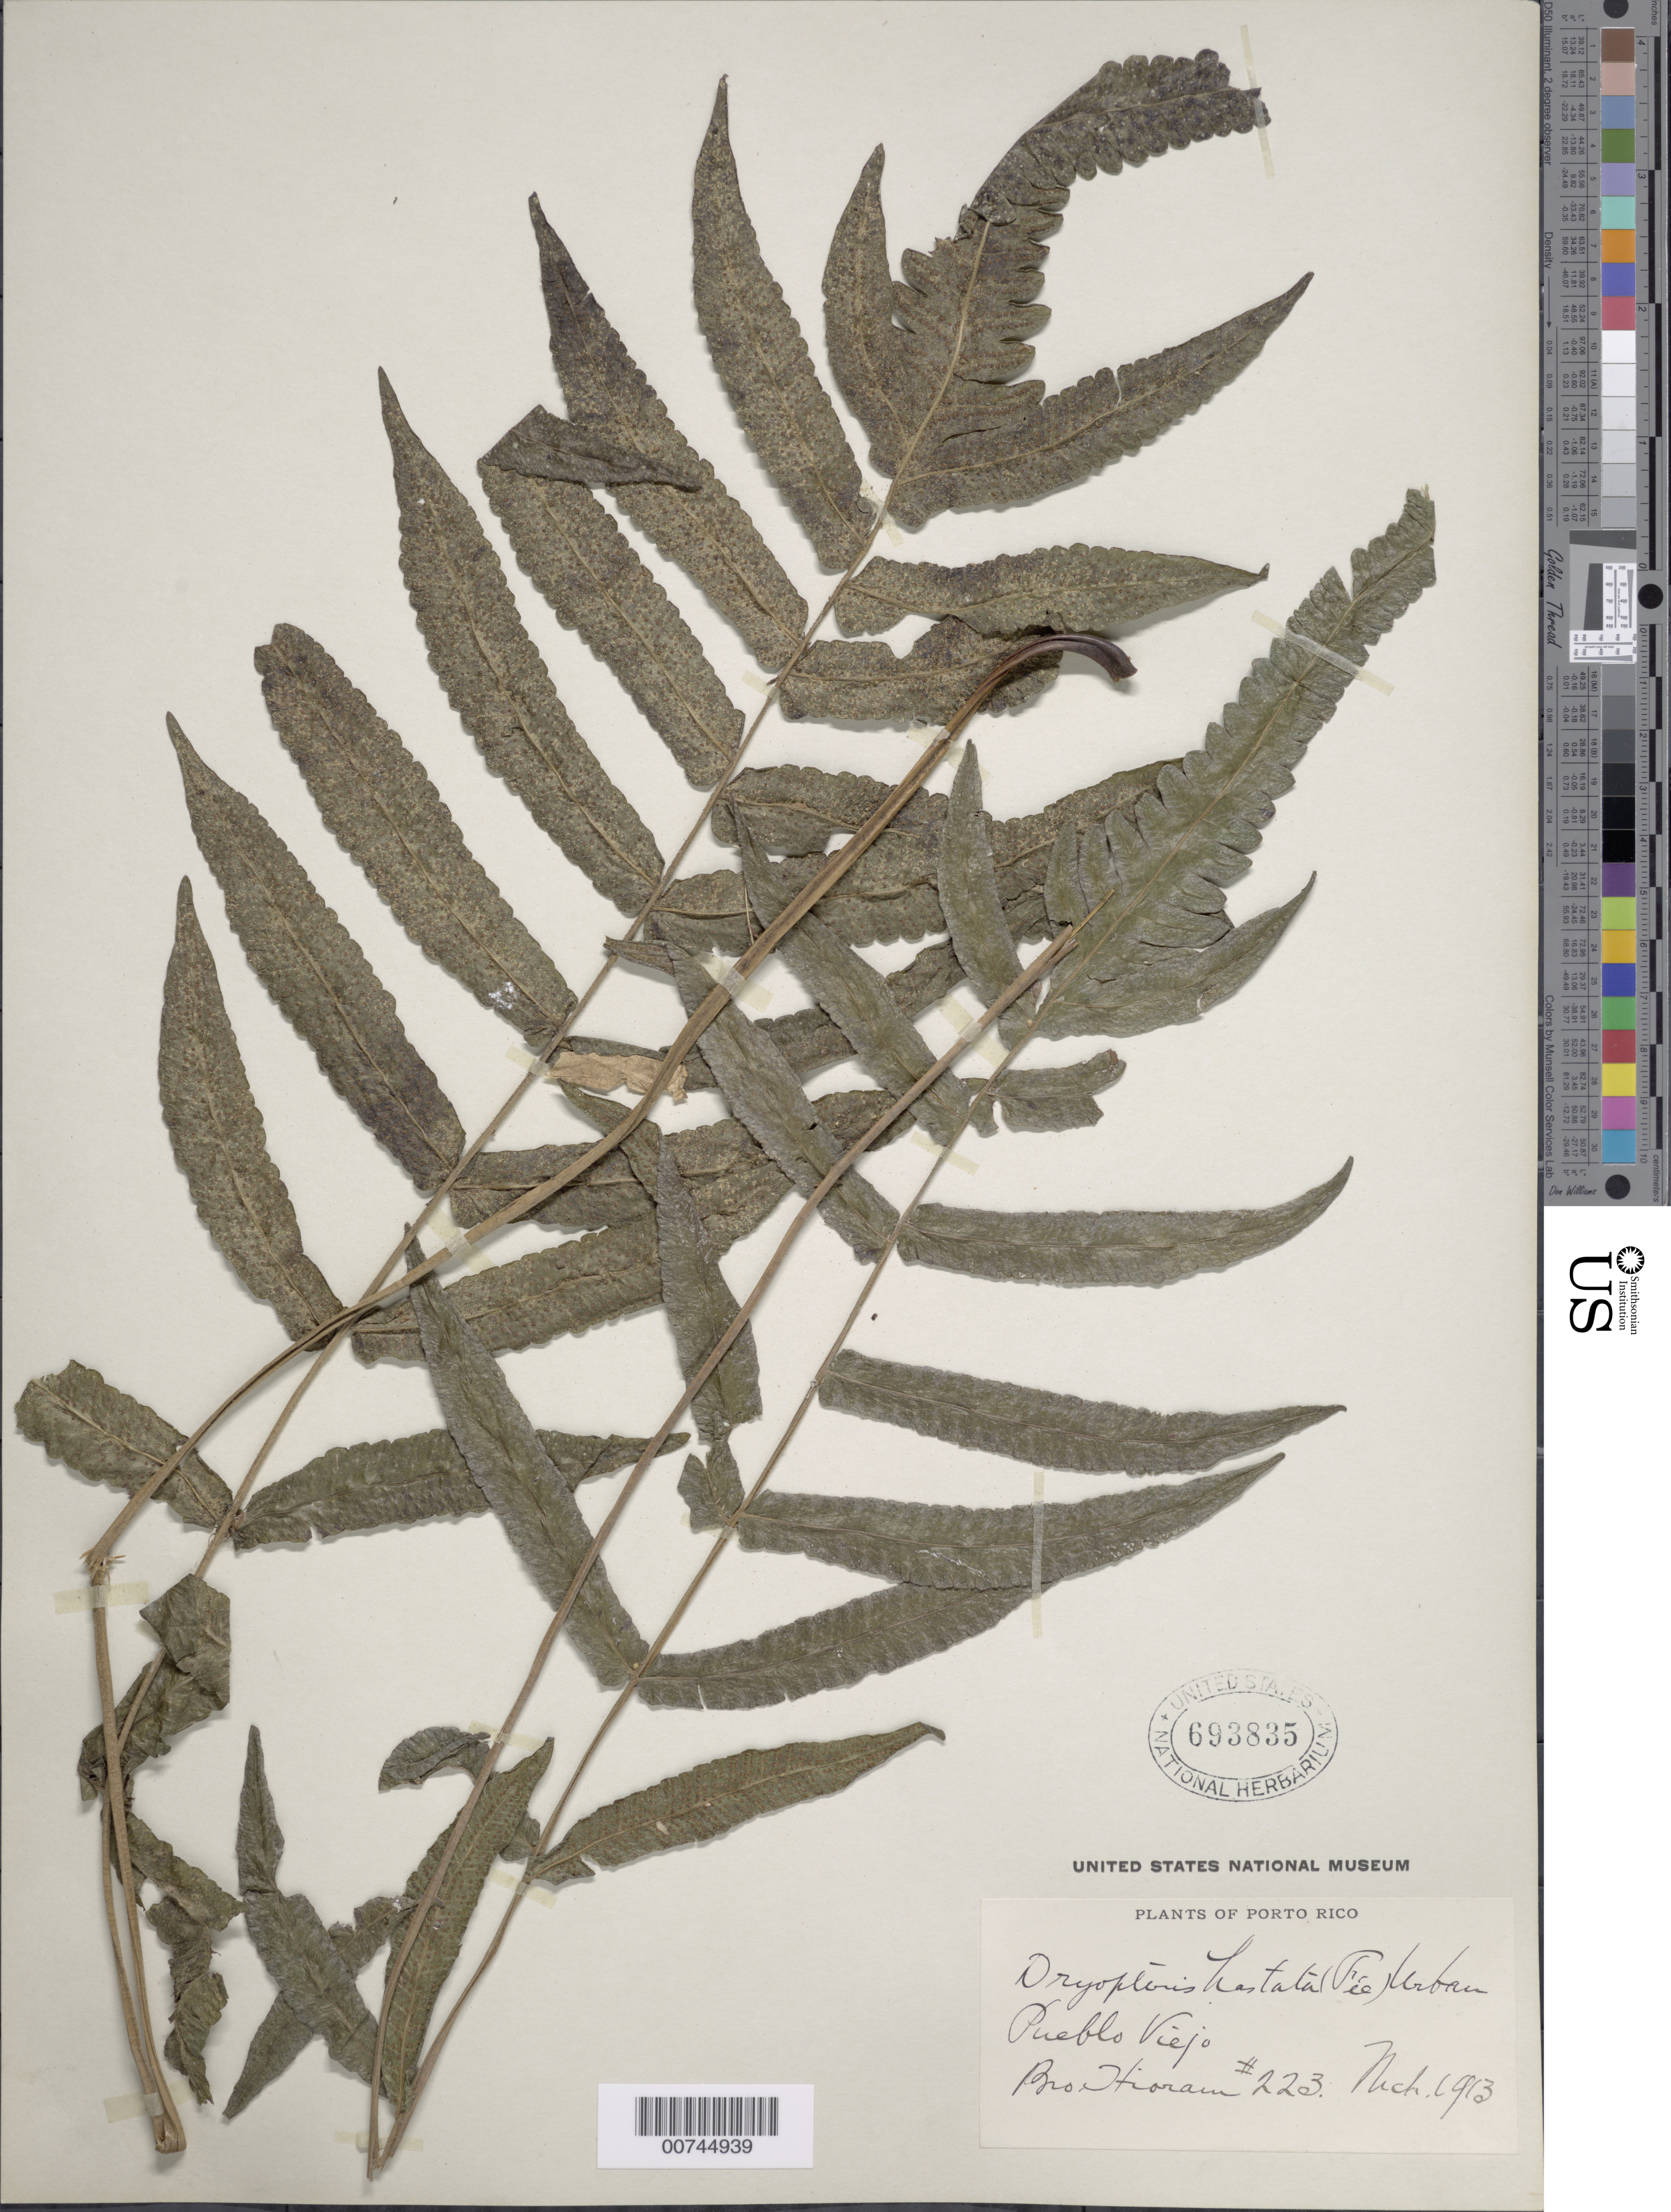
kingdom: Plantae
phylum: Tracheophyta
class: Polypodiopsida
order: Polypodiales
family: Thelypteridaceae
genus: Goniopteris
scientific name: Goniopteris hastata (Fée) comb. nov., ined 2015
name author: (Fée)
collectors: Bro. Hioram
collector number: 223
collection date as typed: Mar 1913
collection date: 1913-03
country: Puerto Rico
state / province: Guaynabo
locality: Pueblo Viejo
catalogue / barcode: US 693835